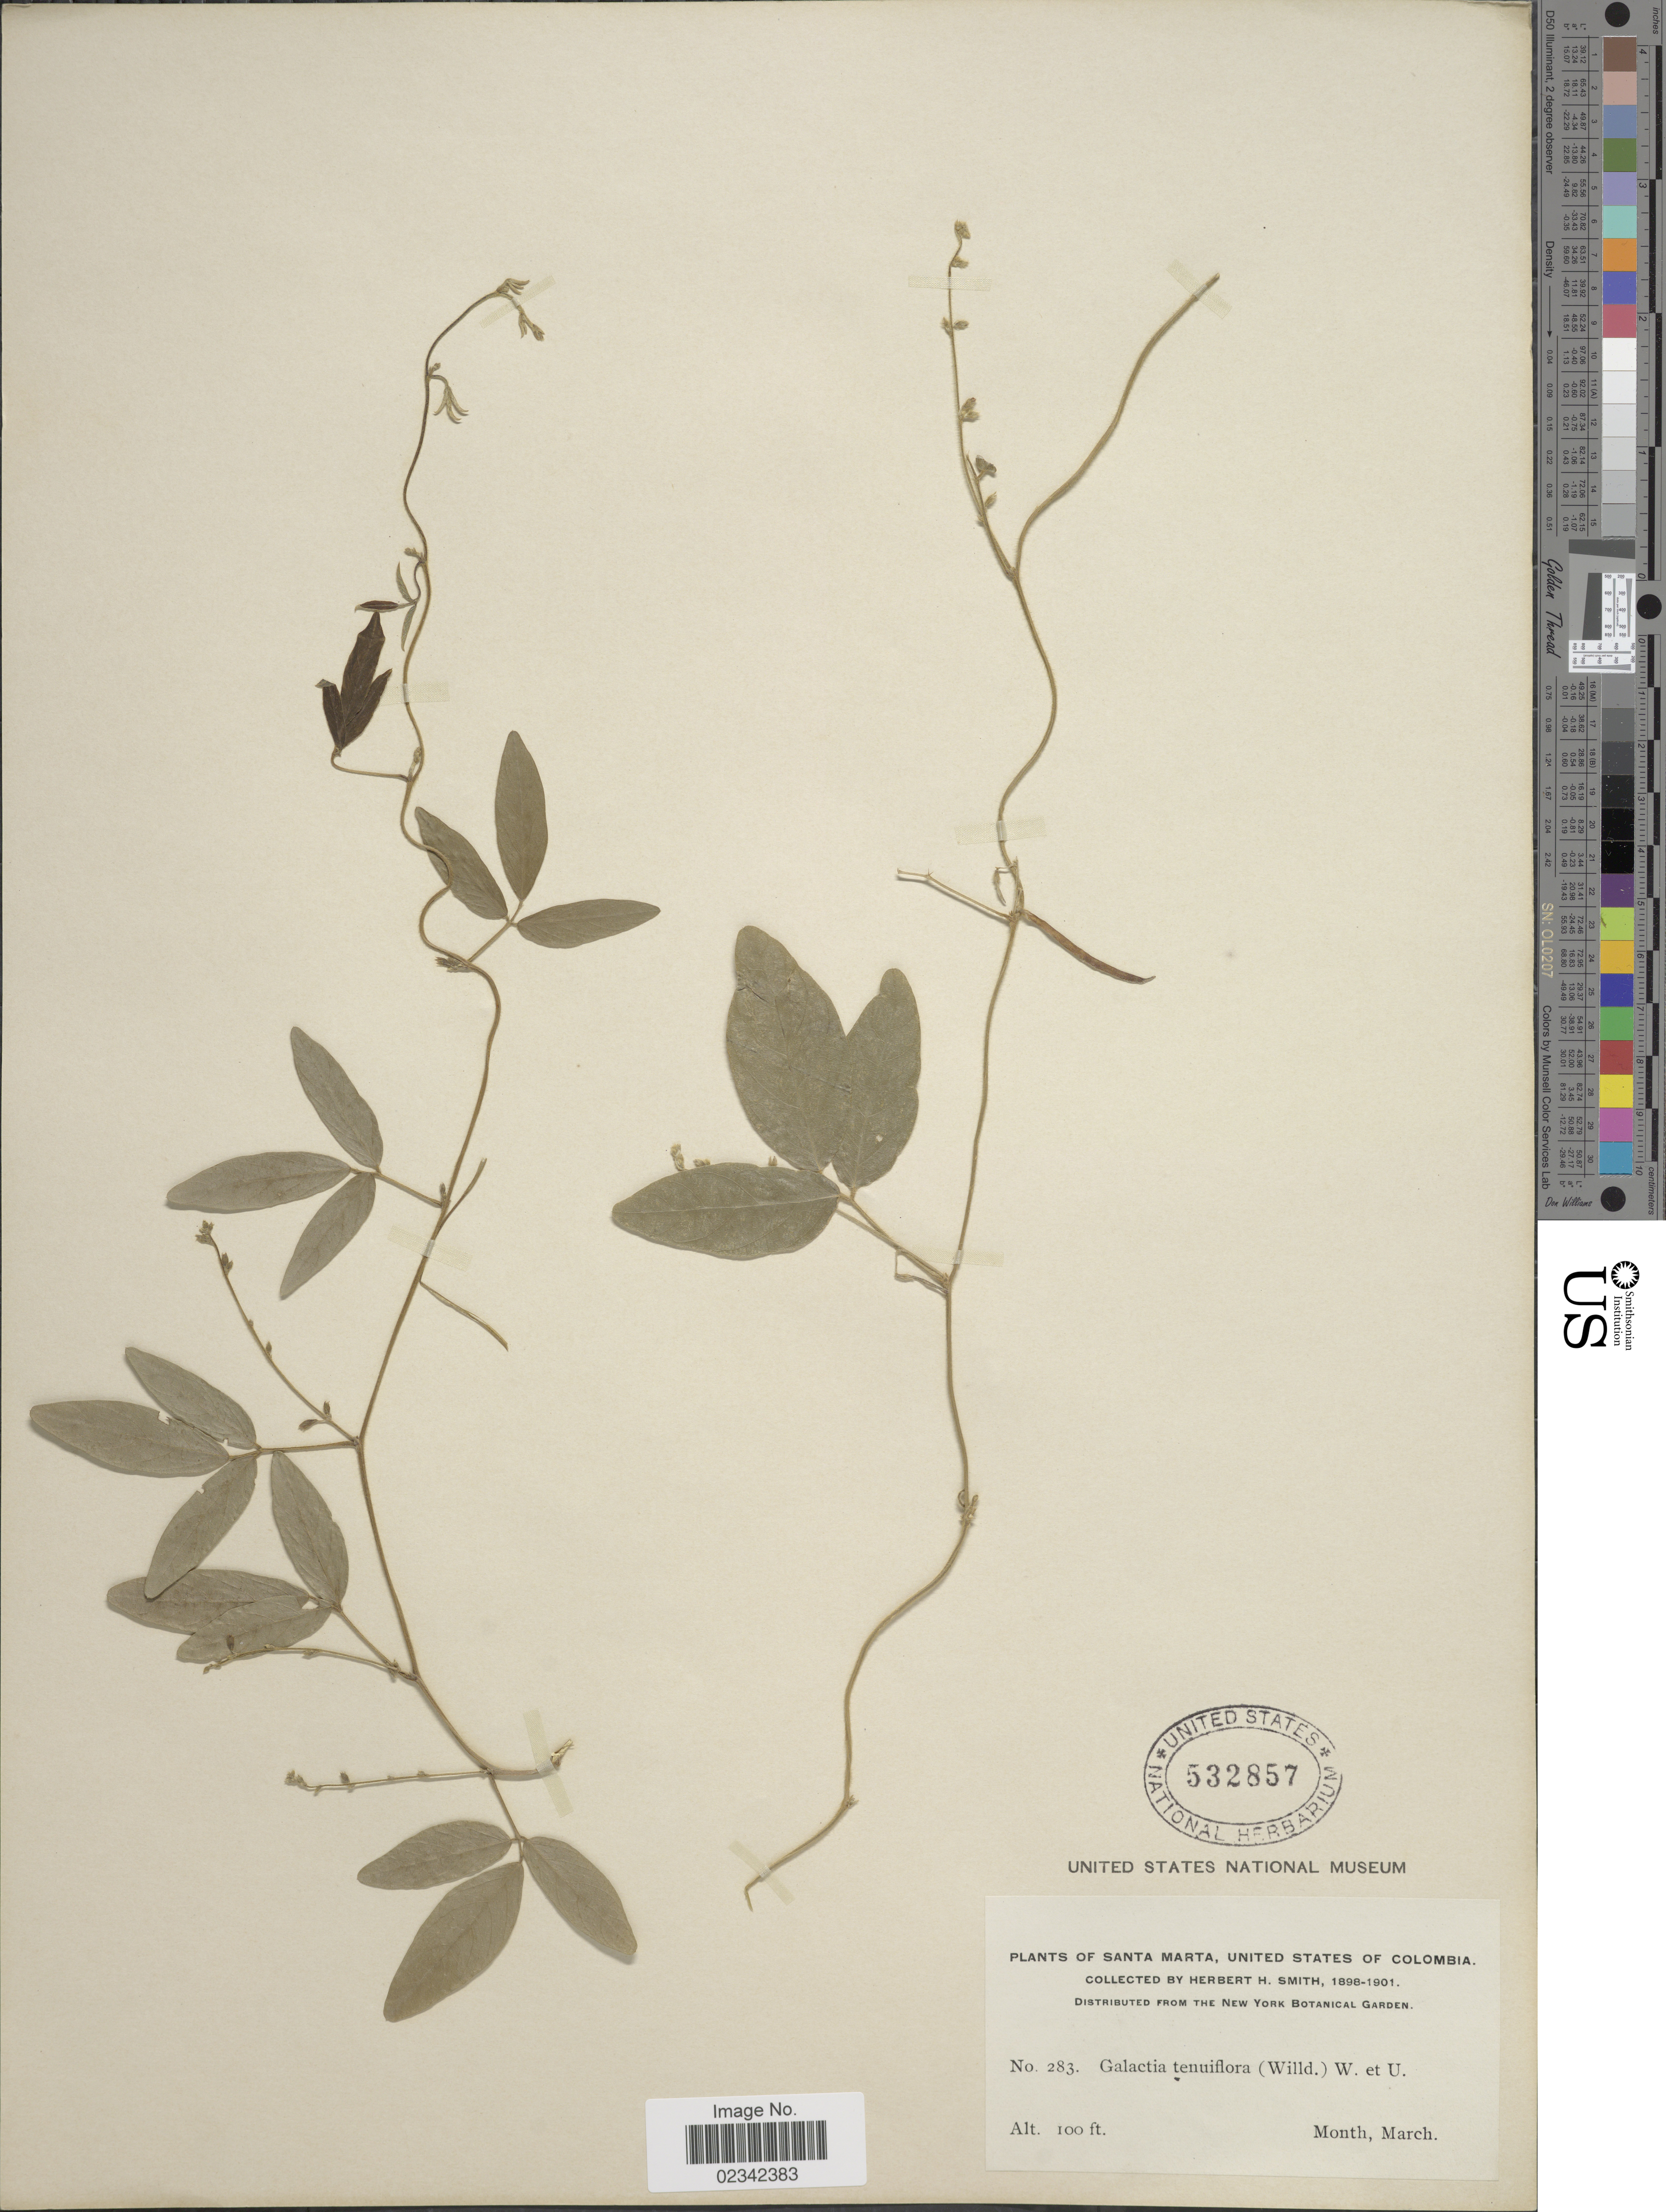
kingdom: Plantae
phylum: Tracheophyta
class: Magnoliopsida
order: Fabales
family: Fabaceae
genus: Galactia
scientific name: Galactia striata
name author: (Jacq.) Urb.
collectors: Herbert H. Smith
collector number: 283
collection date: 1898-03/1901-03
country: Colombia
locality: Santa Marta, United Stated of Colombia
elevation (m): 30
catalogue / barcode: US 532857